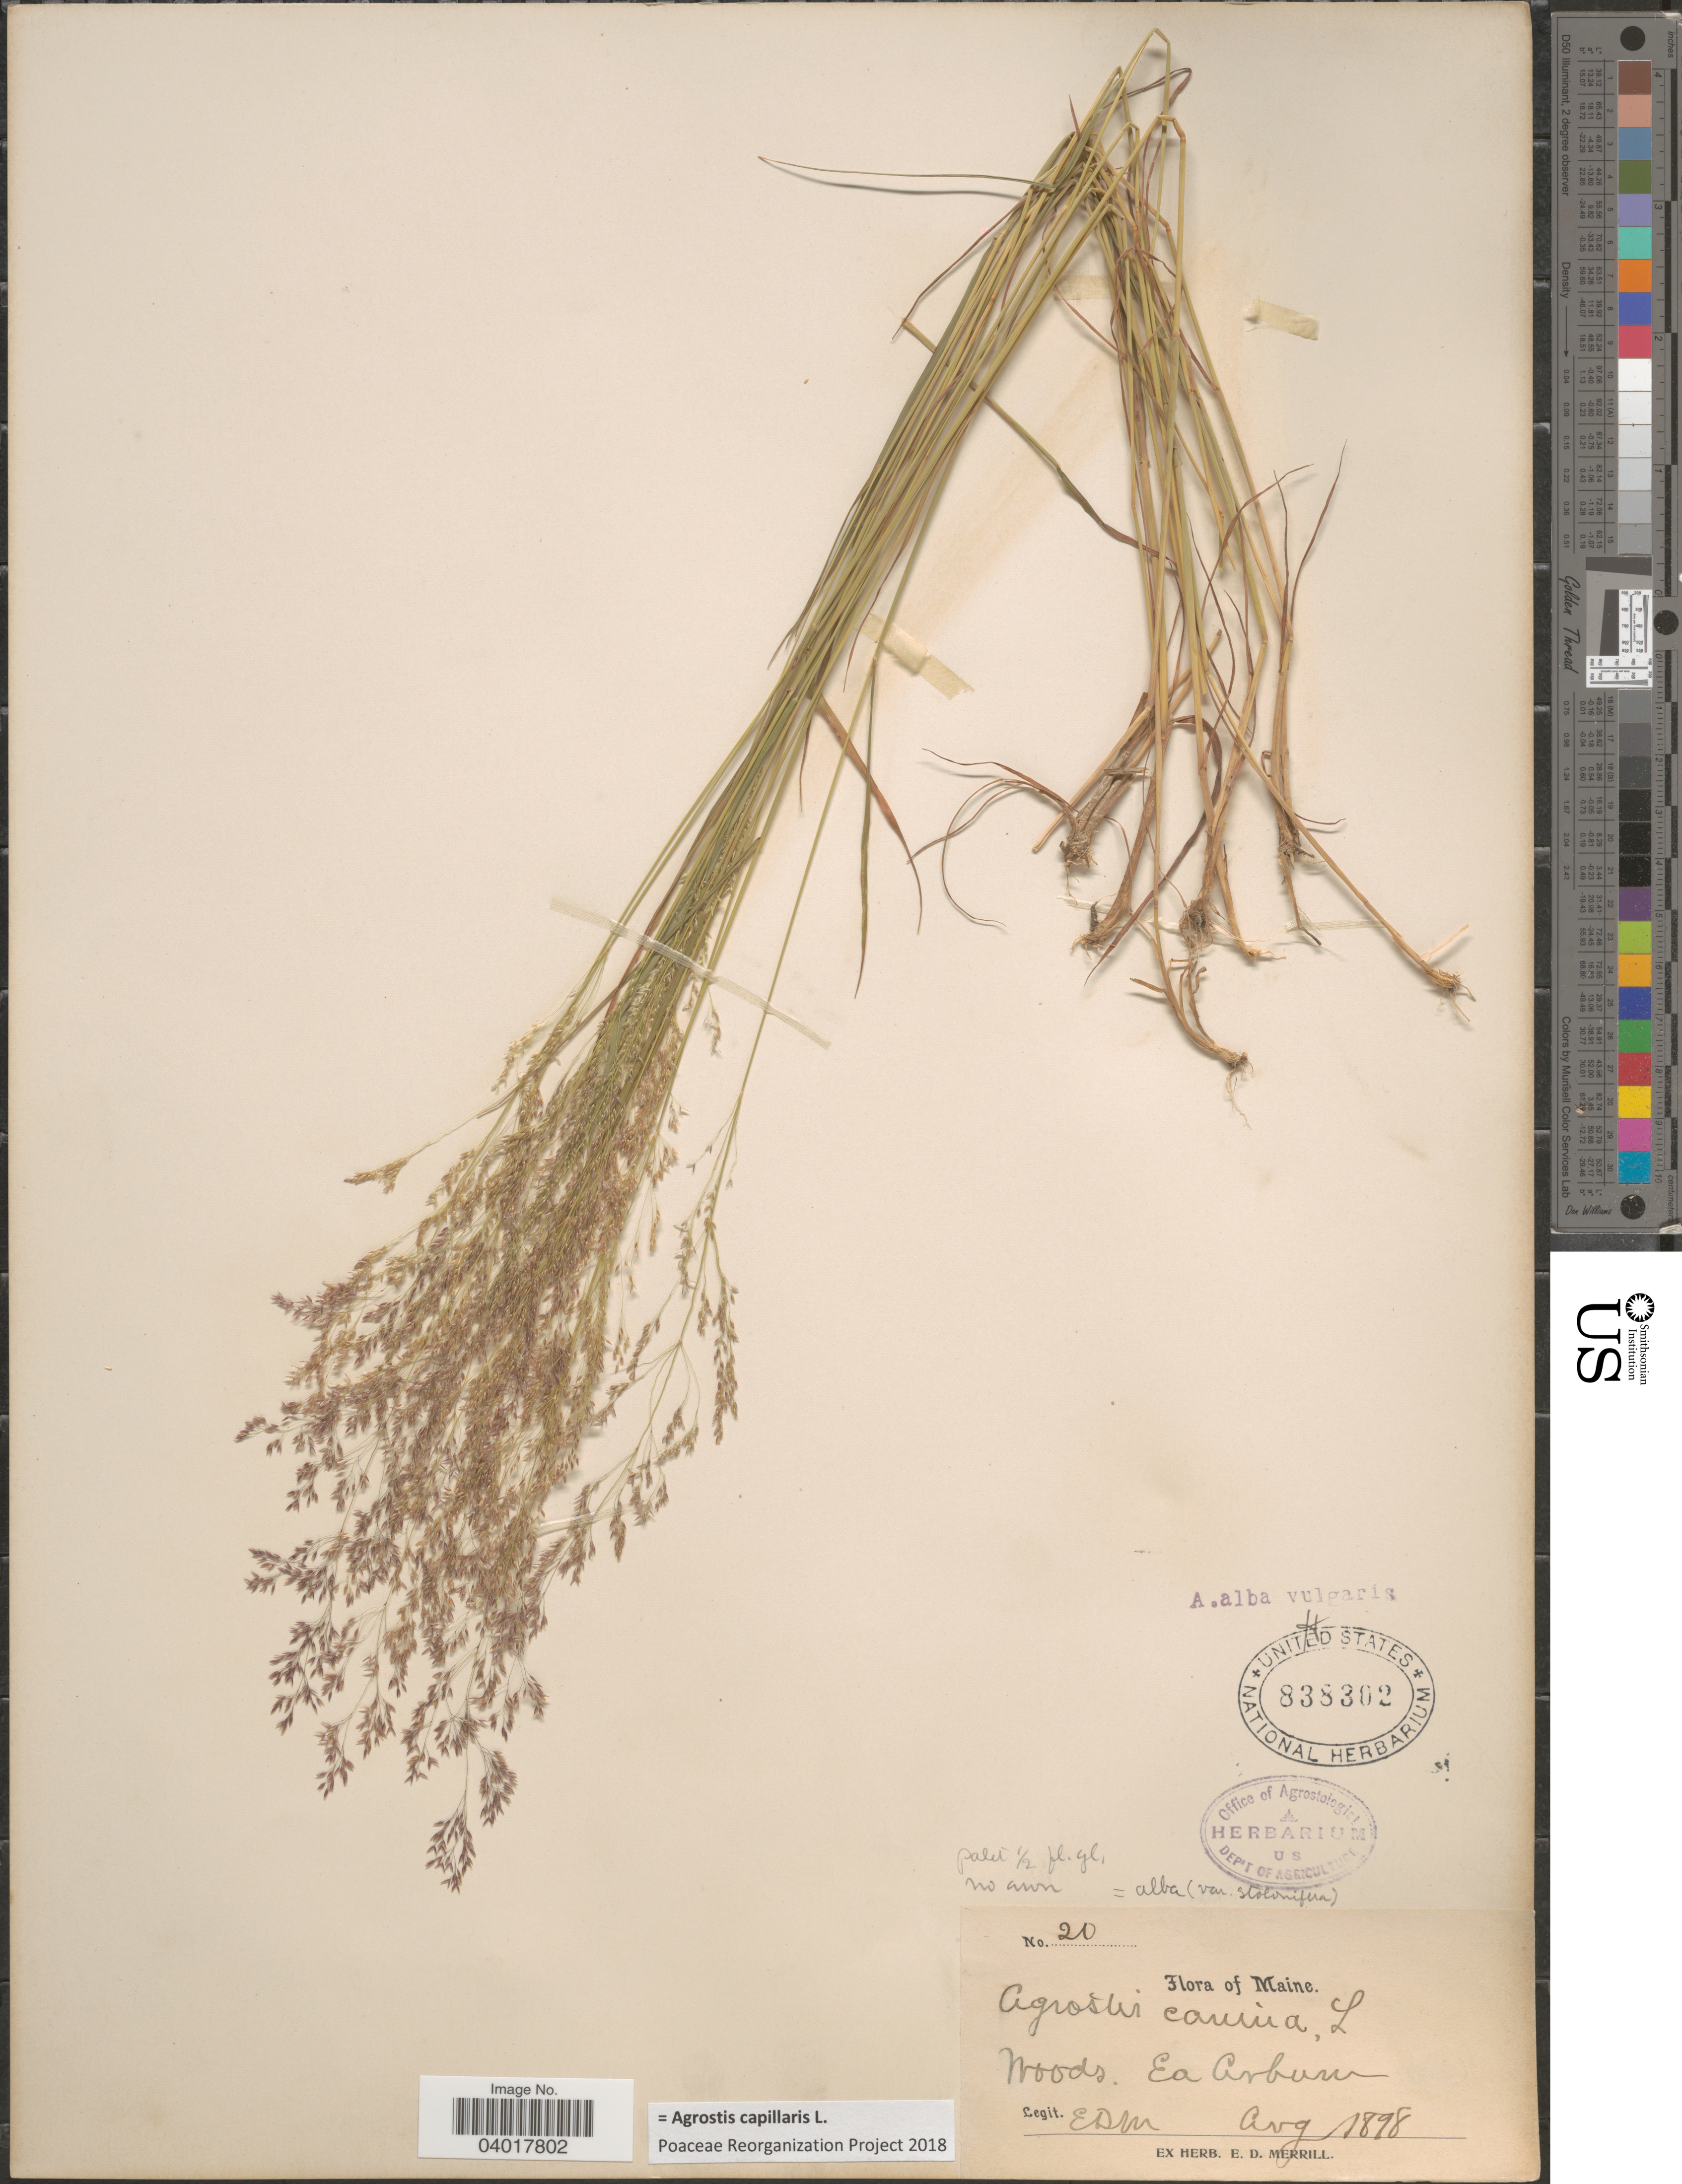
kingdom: Plantae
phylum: Tracheophyta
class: Liliopsida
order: Poales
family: Poaceae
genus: Agrostis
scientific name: Agrostis capillaris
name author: L.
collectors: E. D. Merrill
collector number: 20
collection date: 1898-08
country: United States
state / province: Maine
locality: Ea Arbun.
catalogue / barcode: US 838302